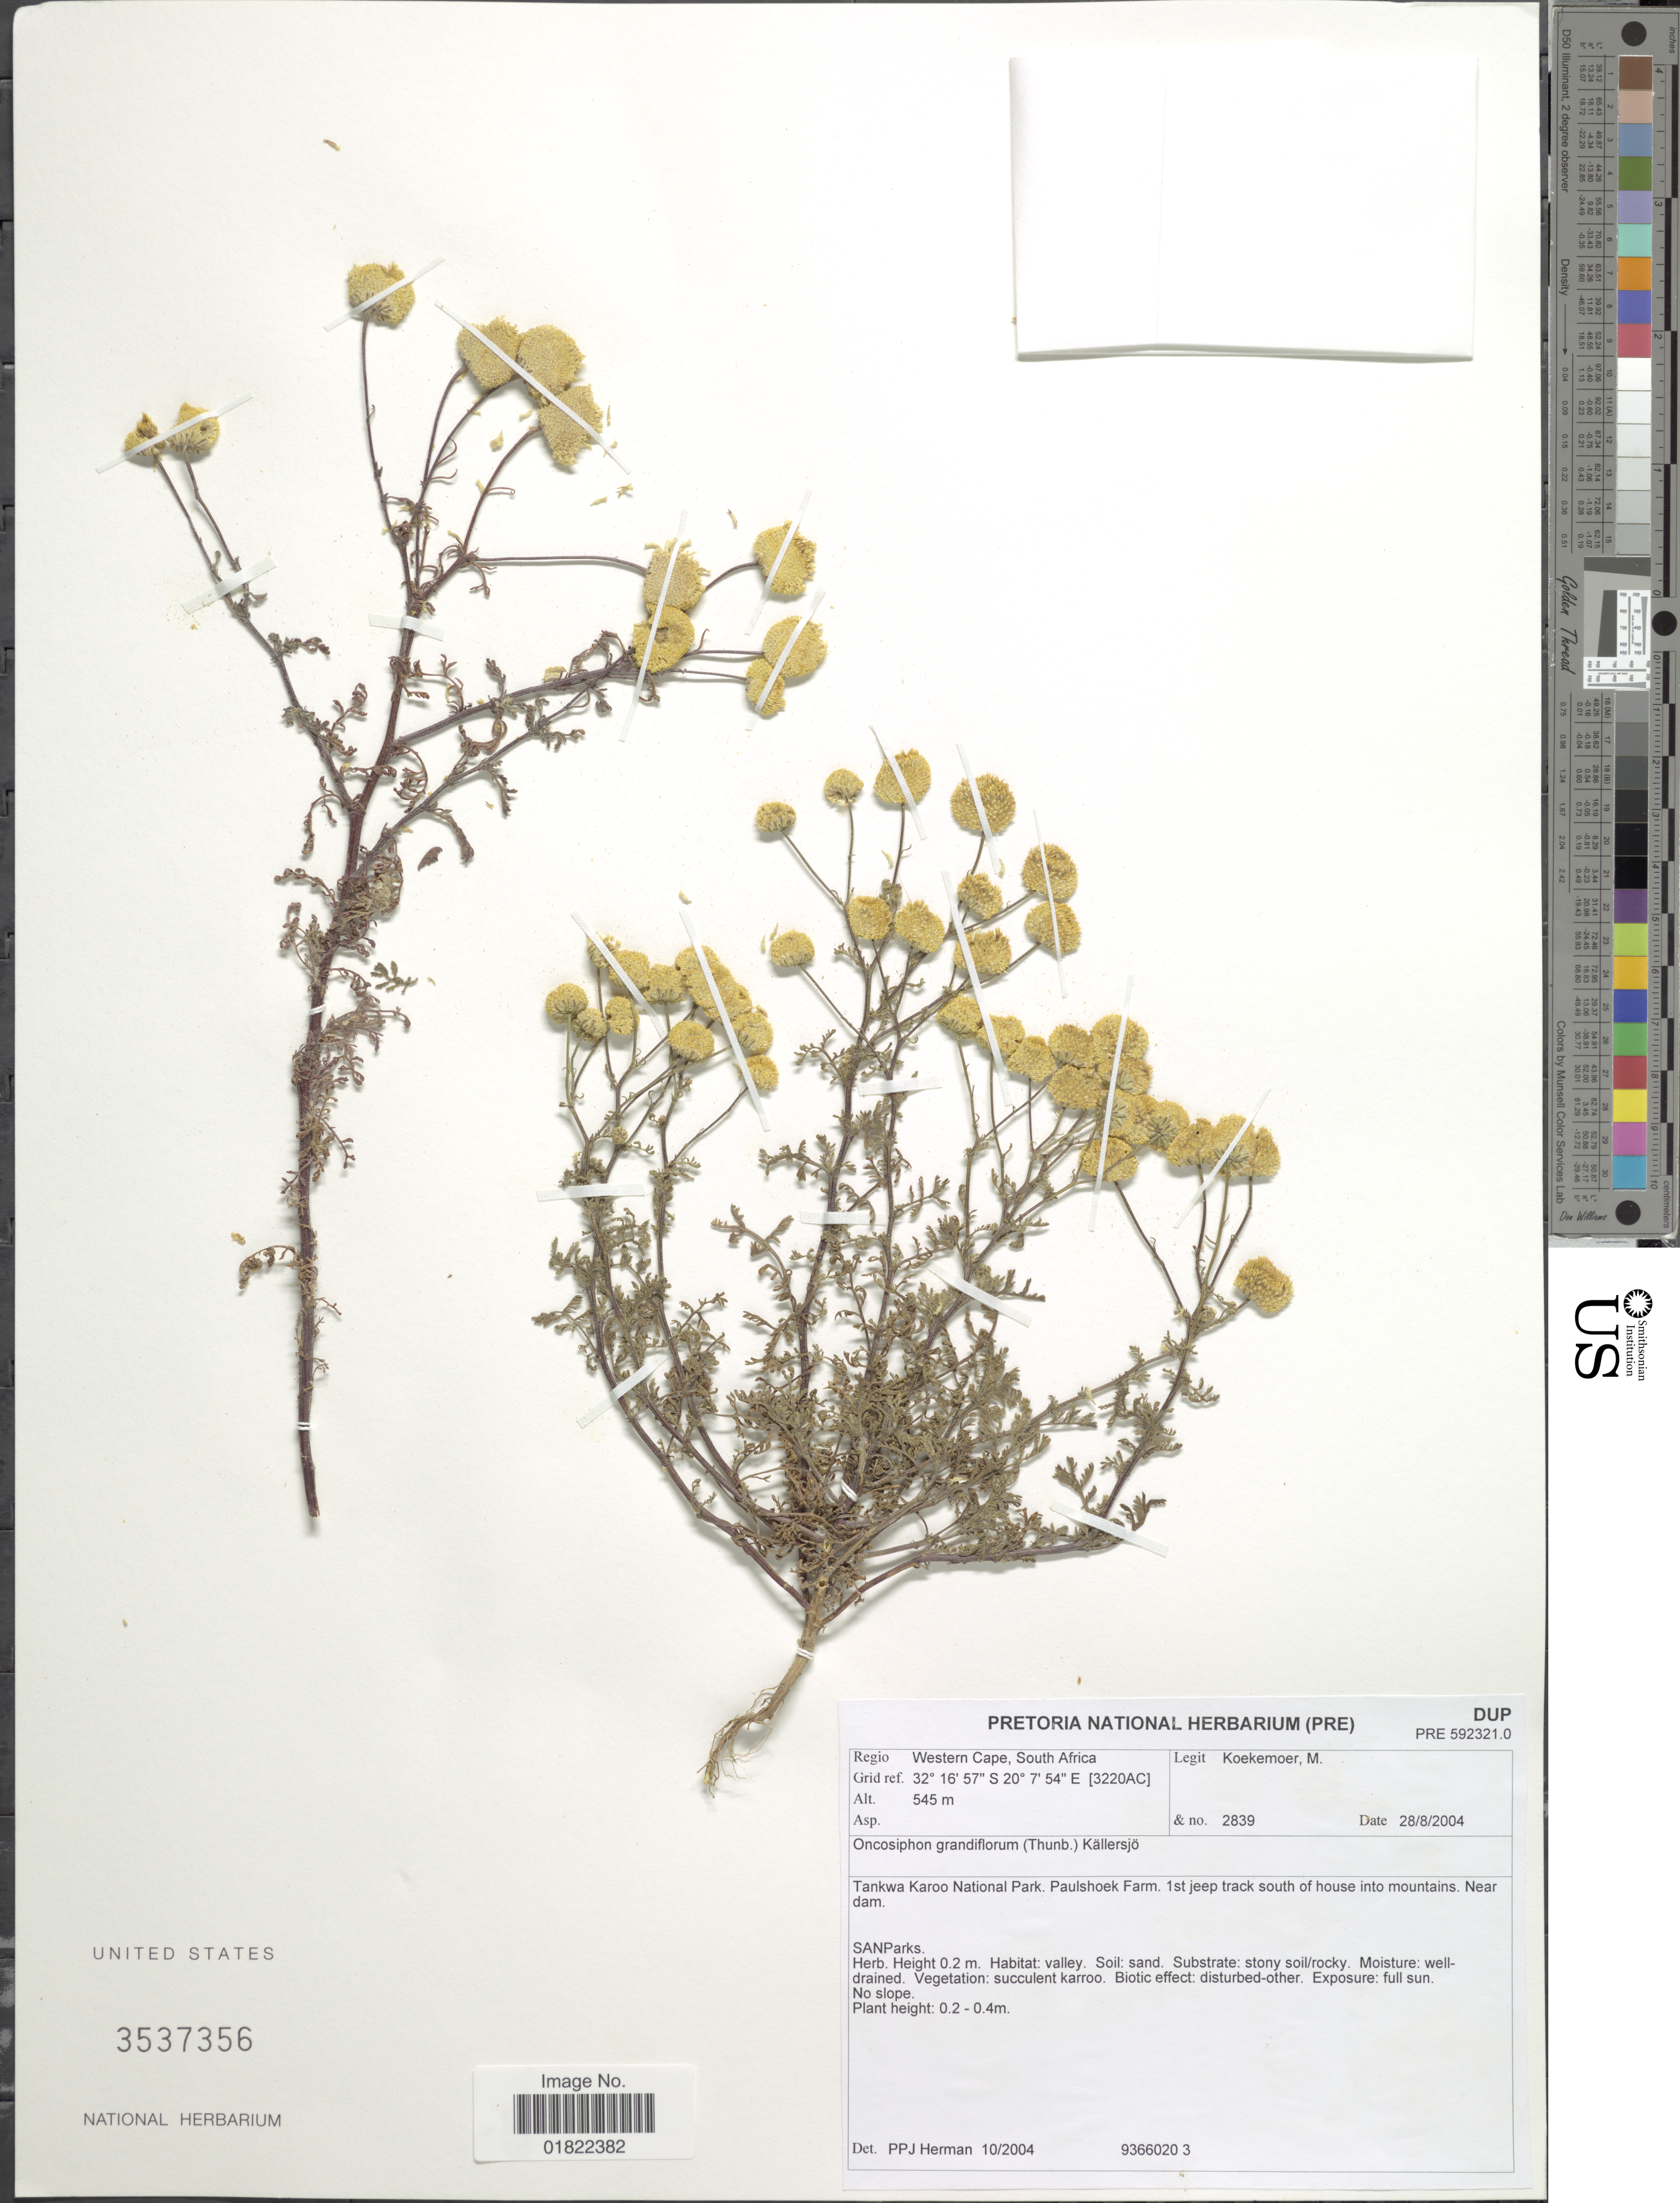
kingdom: Plantae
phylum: Tracheophyta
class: Magnoliopsida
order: Asterales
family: Asteraceae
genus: Oncosiphon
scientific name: Oncosiphon grandiflorum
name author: (Thunb.) Källersjö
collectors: M. Koekemoer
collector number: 2839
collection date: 2004-08-28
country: South Africa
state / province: Western Cape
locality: Regio Western Cape, South Africa. Tankwa Karoo National Park. Paulshoek Farm, 1st jeep track of house intomountains. Near dam.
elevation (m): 545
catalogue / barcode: US 3537356